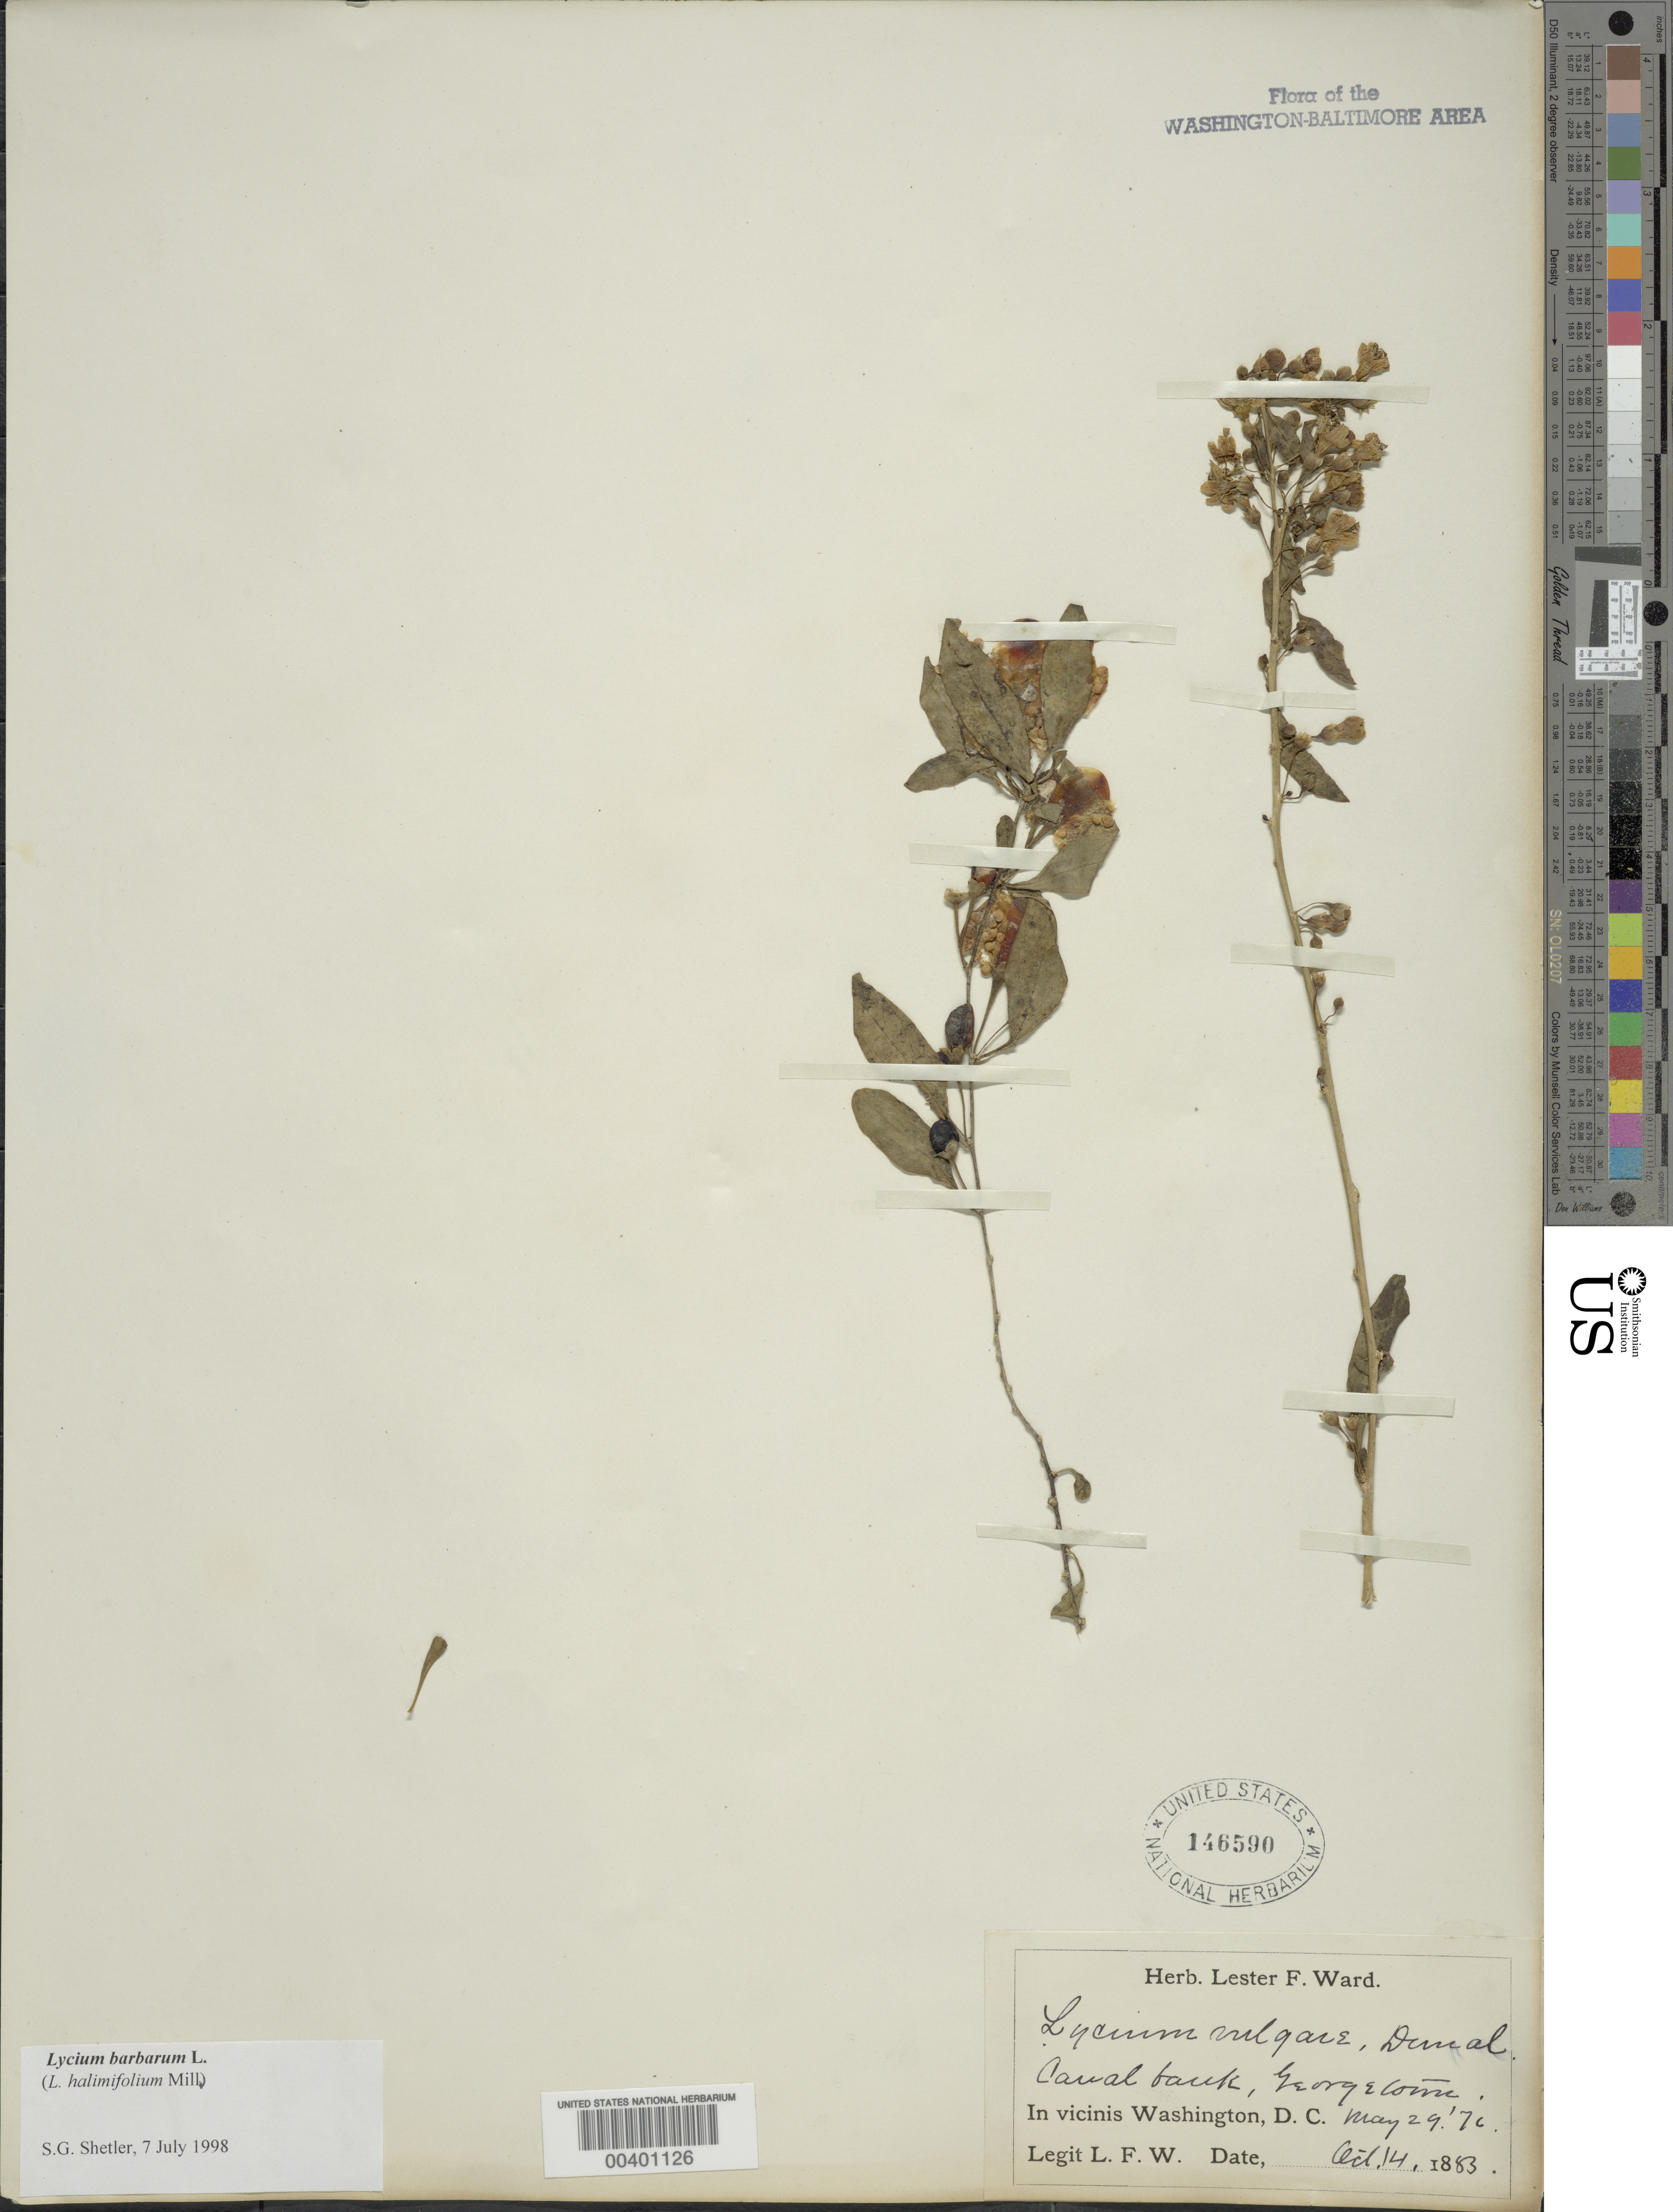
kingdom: Plantae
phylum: Tracheophyta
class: Magnoliopsida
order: Solanales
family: Solanaceae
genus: Lycium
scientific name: Lycium barbarum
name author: L.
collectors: L. F. Ward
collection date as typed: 29 May 1876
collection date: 1876-05-29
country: United States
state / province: District of Columbia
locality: Canal bank, Georgetown C. and O. Canal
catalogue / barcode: US 146590